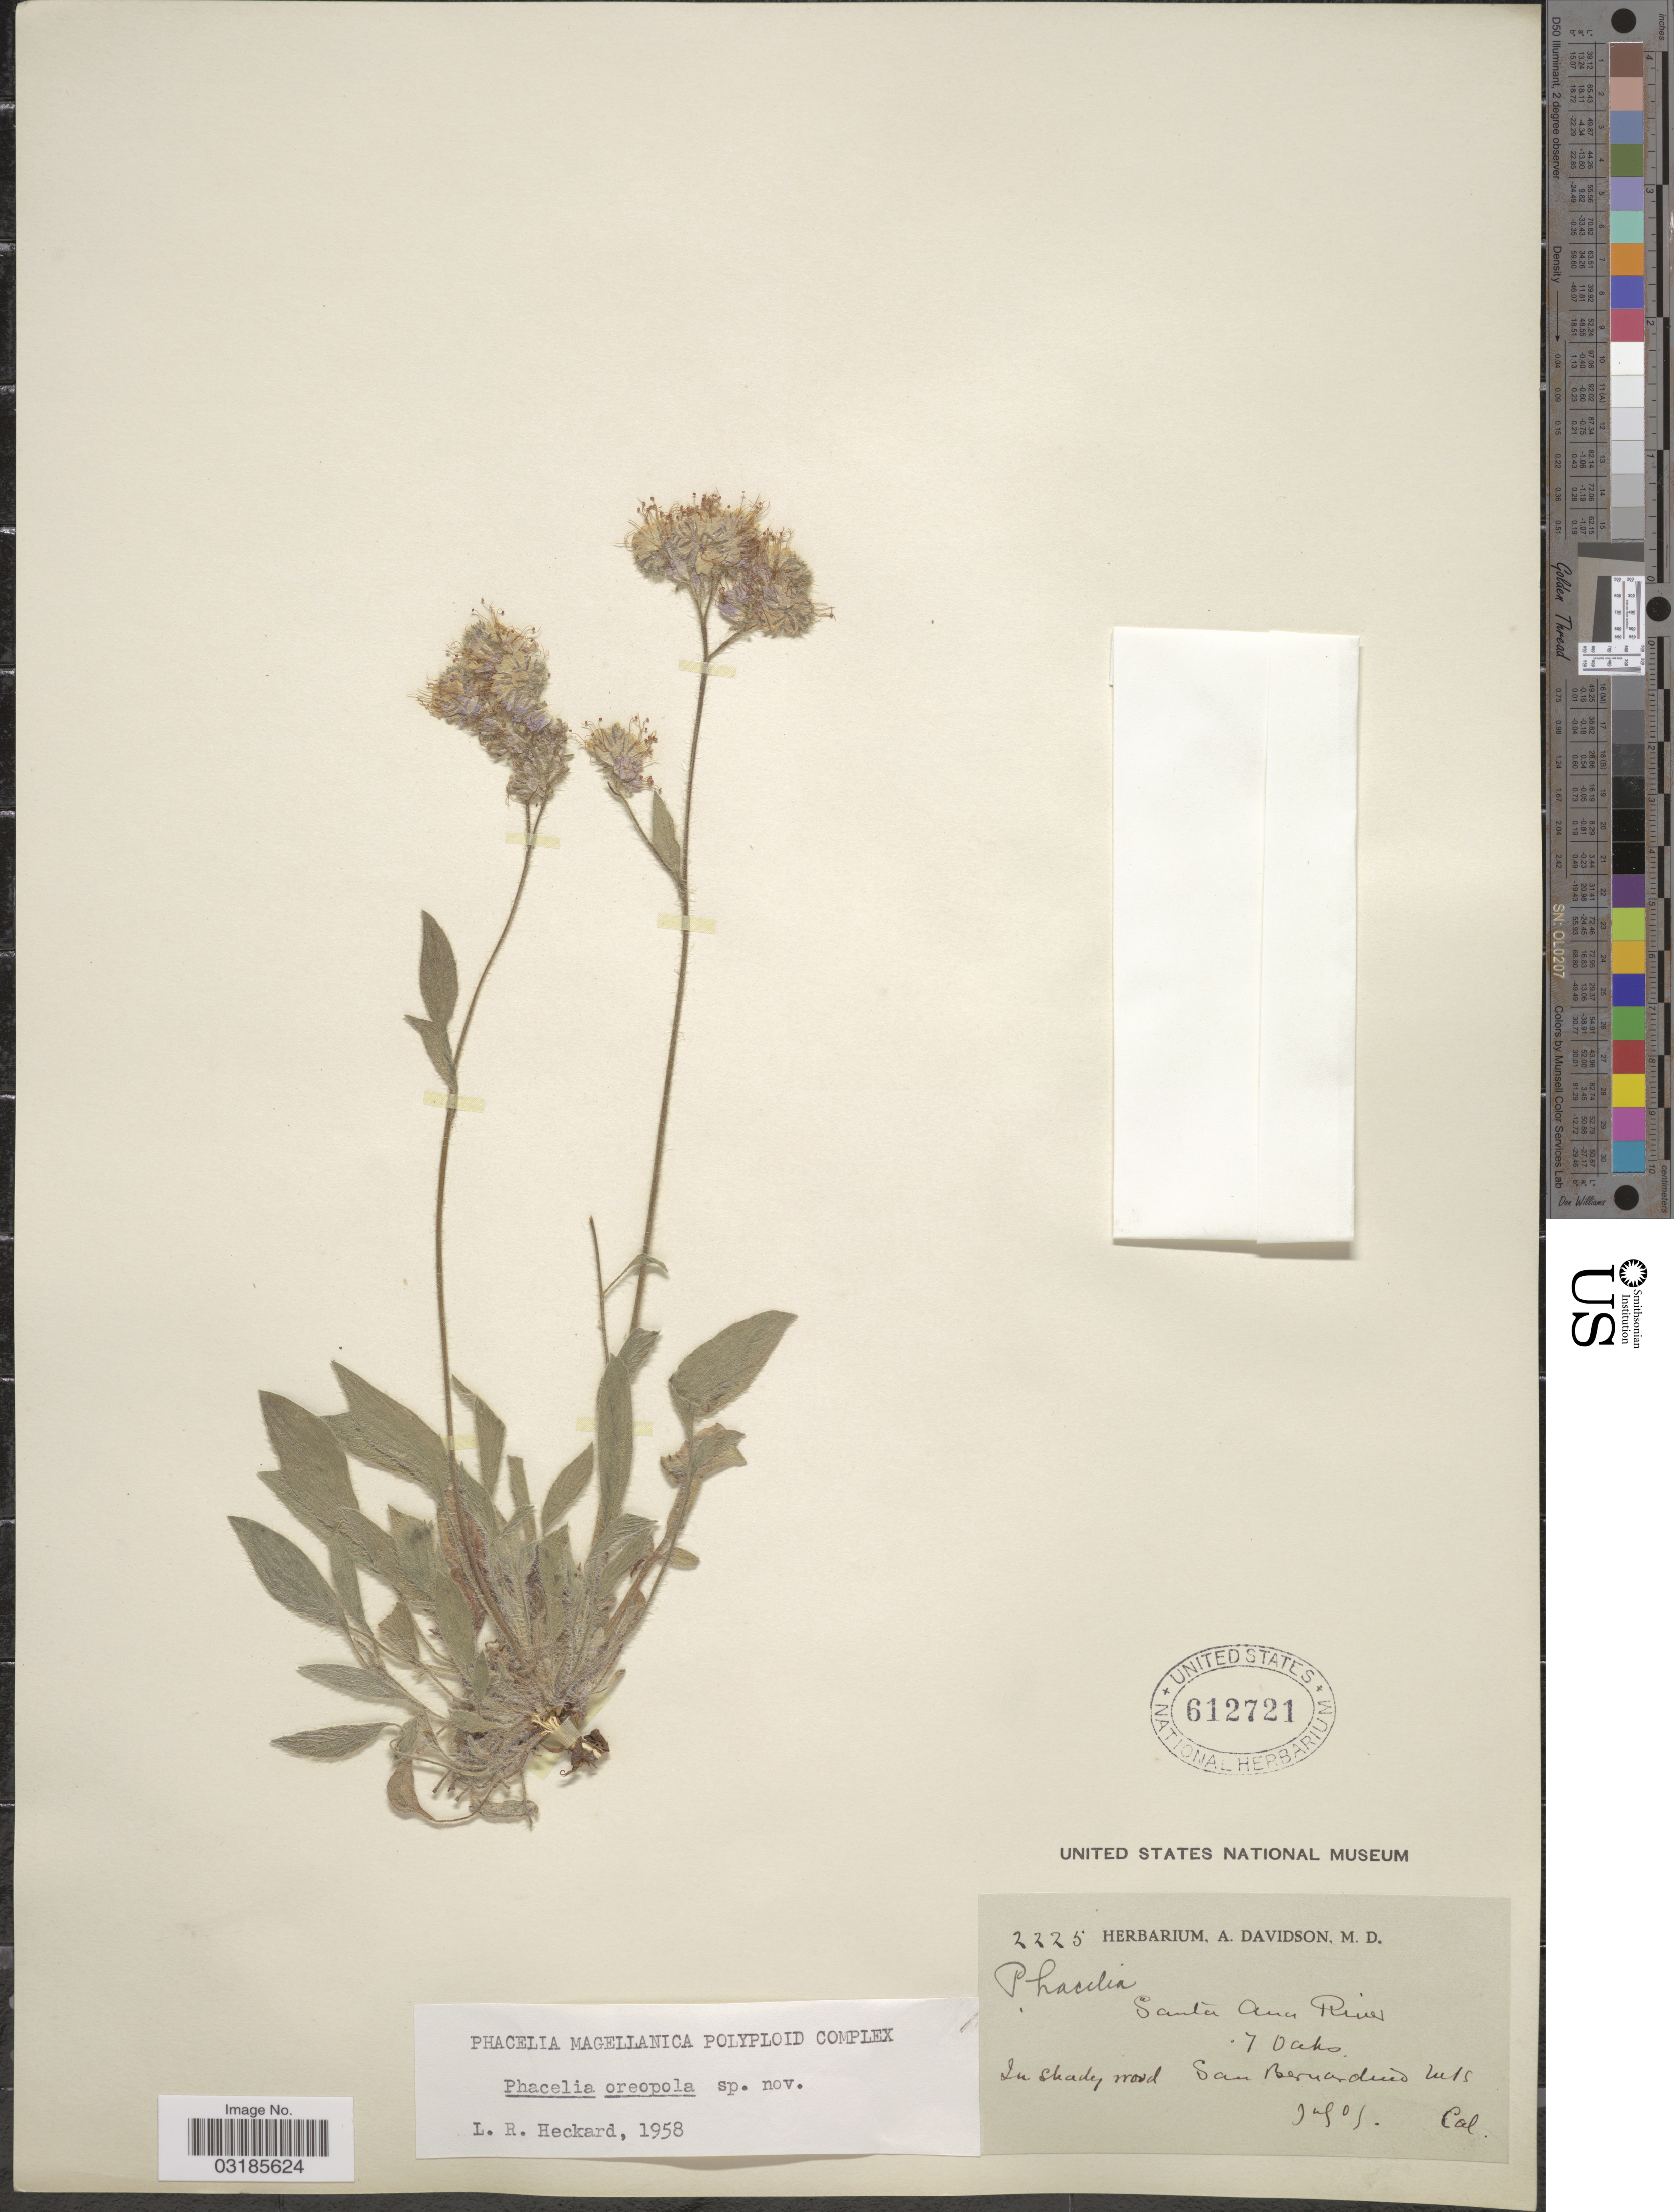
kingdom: Plantae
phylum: Tracheophyta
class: Magnoliopsida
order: Boraginales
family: Hydrophyllaceae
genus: Phacelia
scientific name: Phacelia oreopola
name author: Heckard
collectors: ex herb. A. Davidson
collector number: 2225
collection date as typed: Transcribed d/m/y: /7/5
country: United States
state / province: California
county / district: San Bernardino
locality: San Bernardino Mts.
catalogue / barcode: US 612721